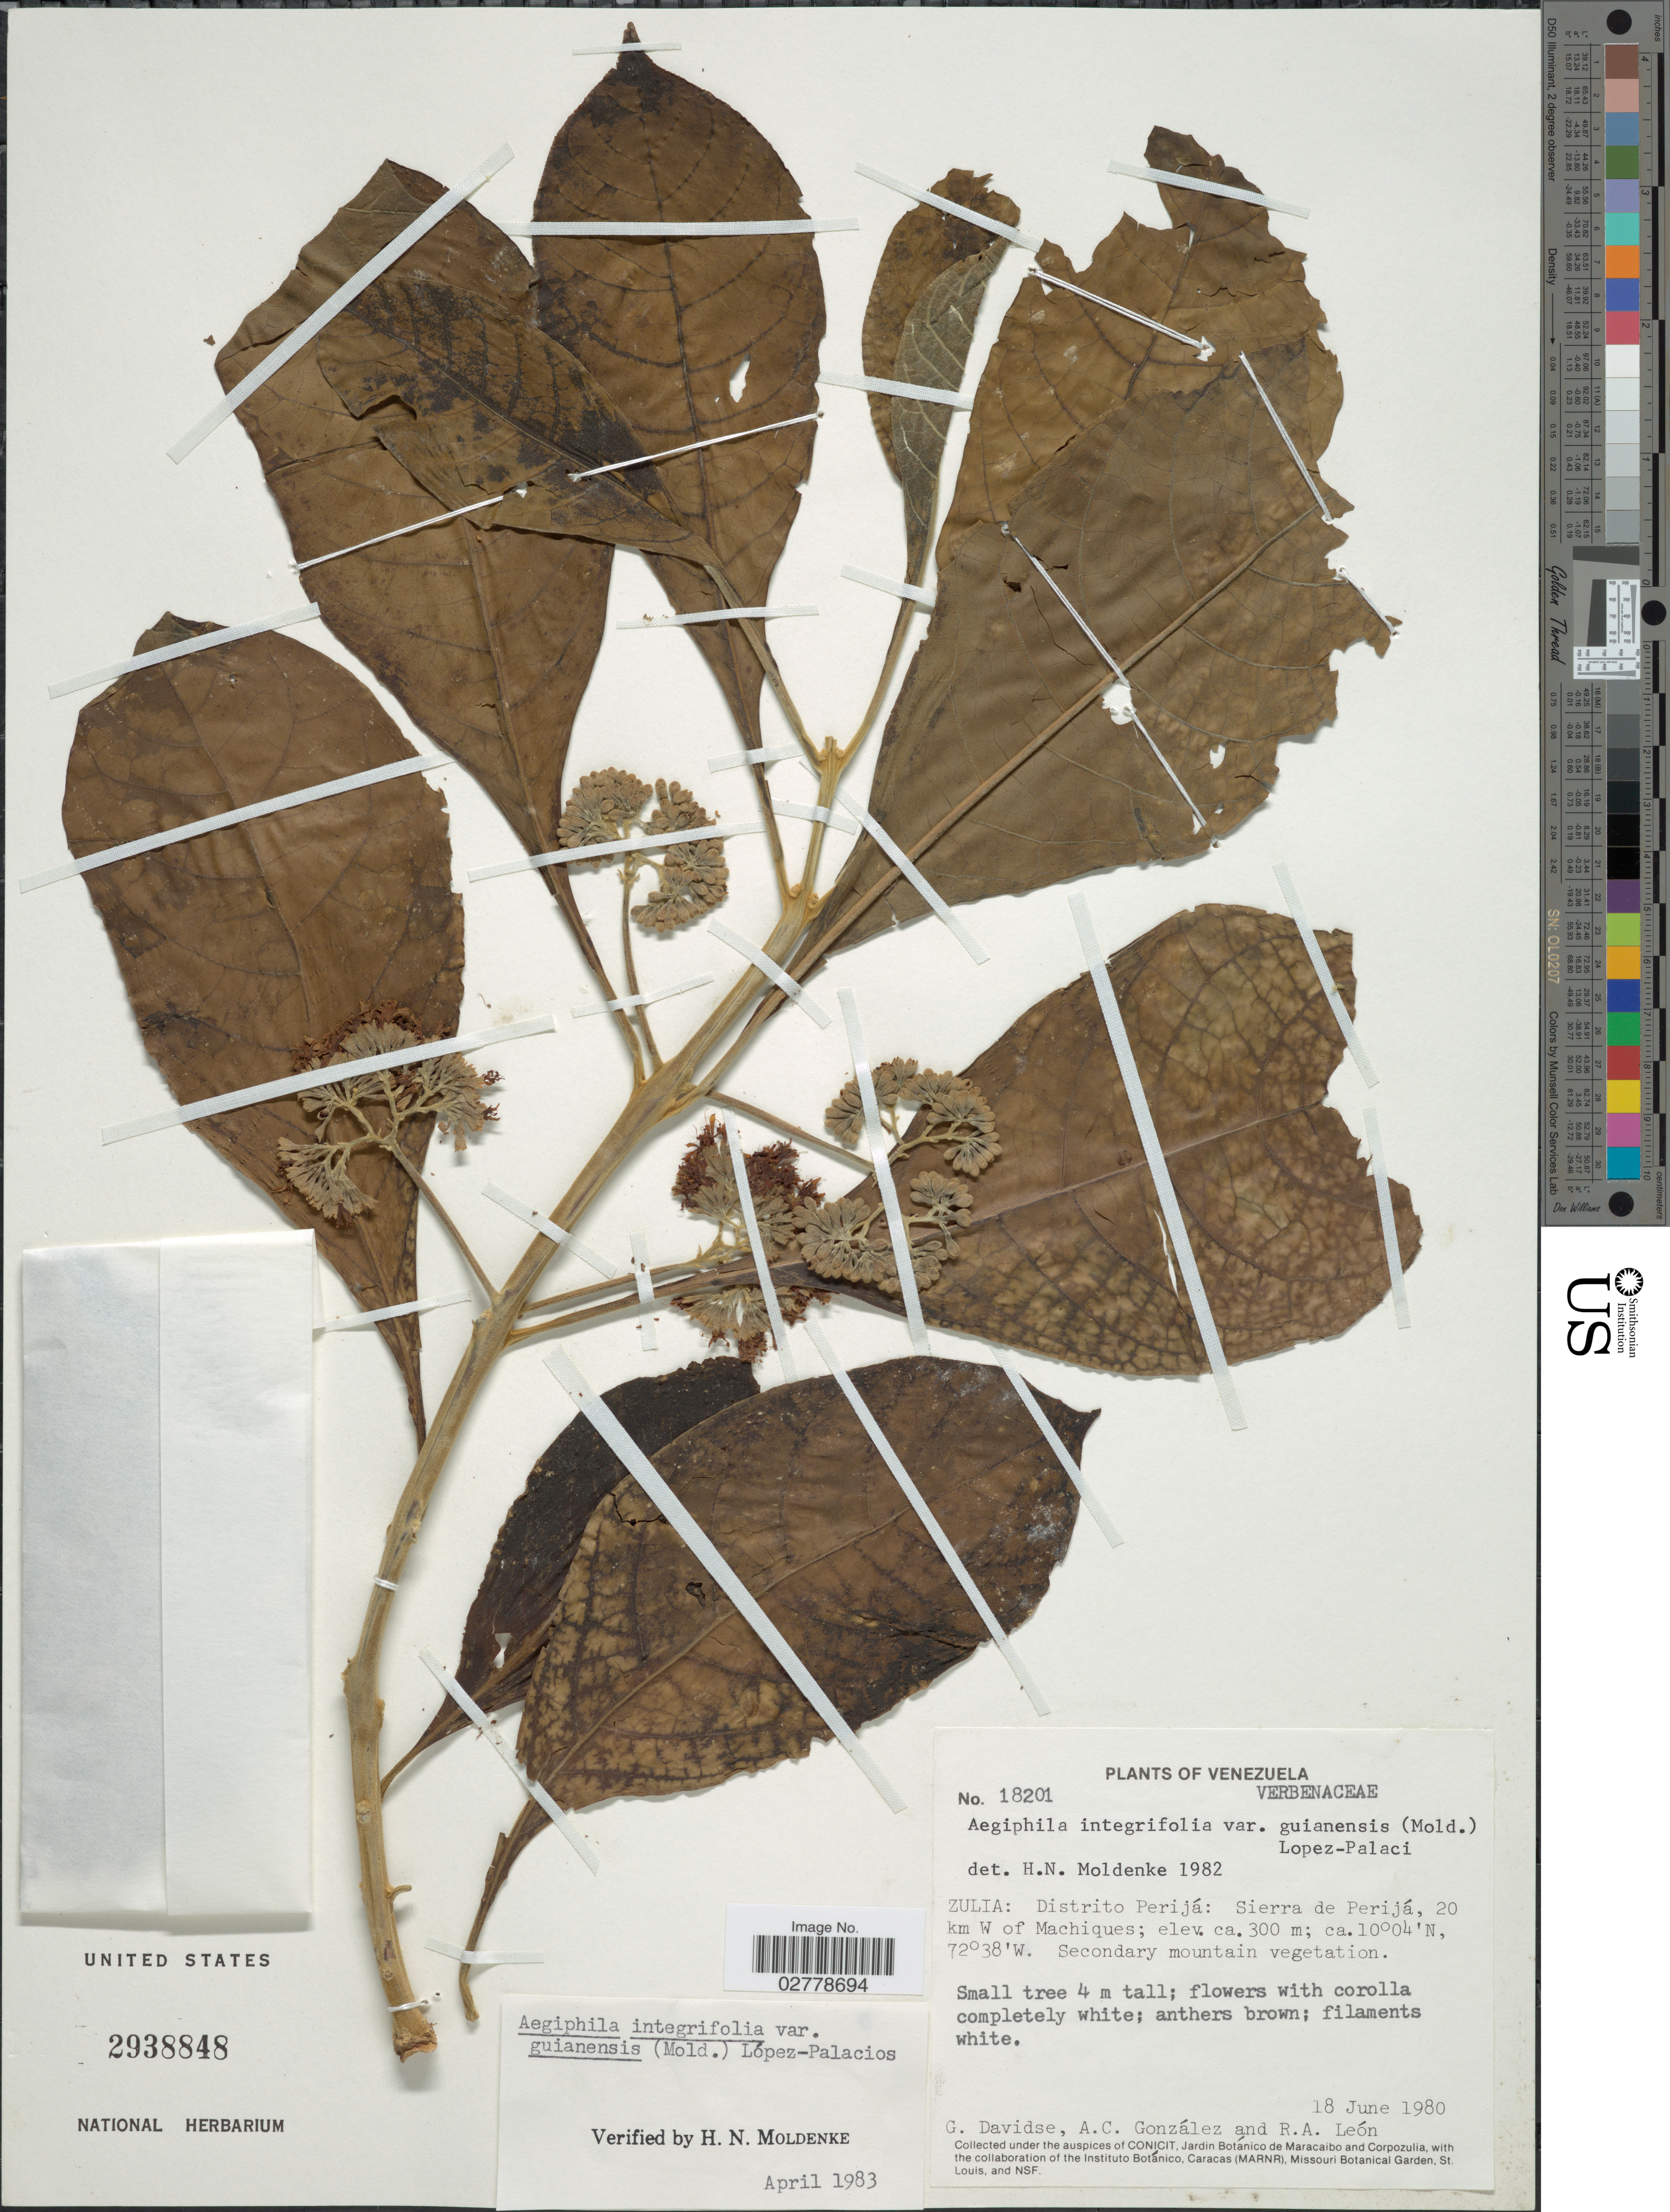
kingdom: Plantae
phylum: Tracheophyta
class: Magnoliopsida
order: Lamiales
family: Lamiaceae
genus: Aegiphila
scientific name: Aegiphila integrifolia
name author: (Jacq.) B.D. Jacks.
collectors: G. Davidse, A. C. González & R. A. León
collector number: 18201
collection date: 1980-06-18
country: Venezuela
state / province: Zulia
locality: Distrito Perijá: Sierra de Perijá, 20 km W of Machiques.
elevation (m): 300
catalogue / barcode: US 2938848